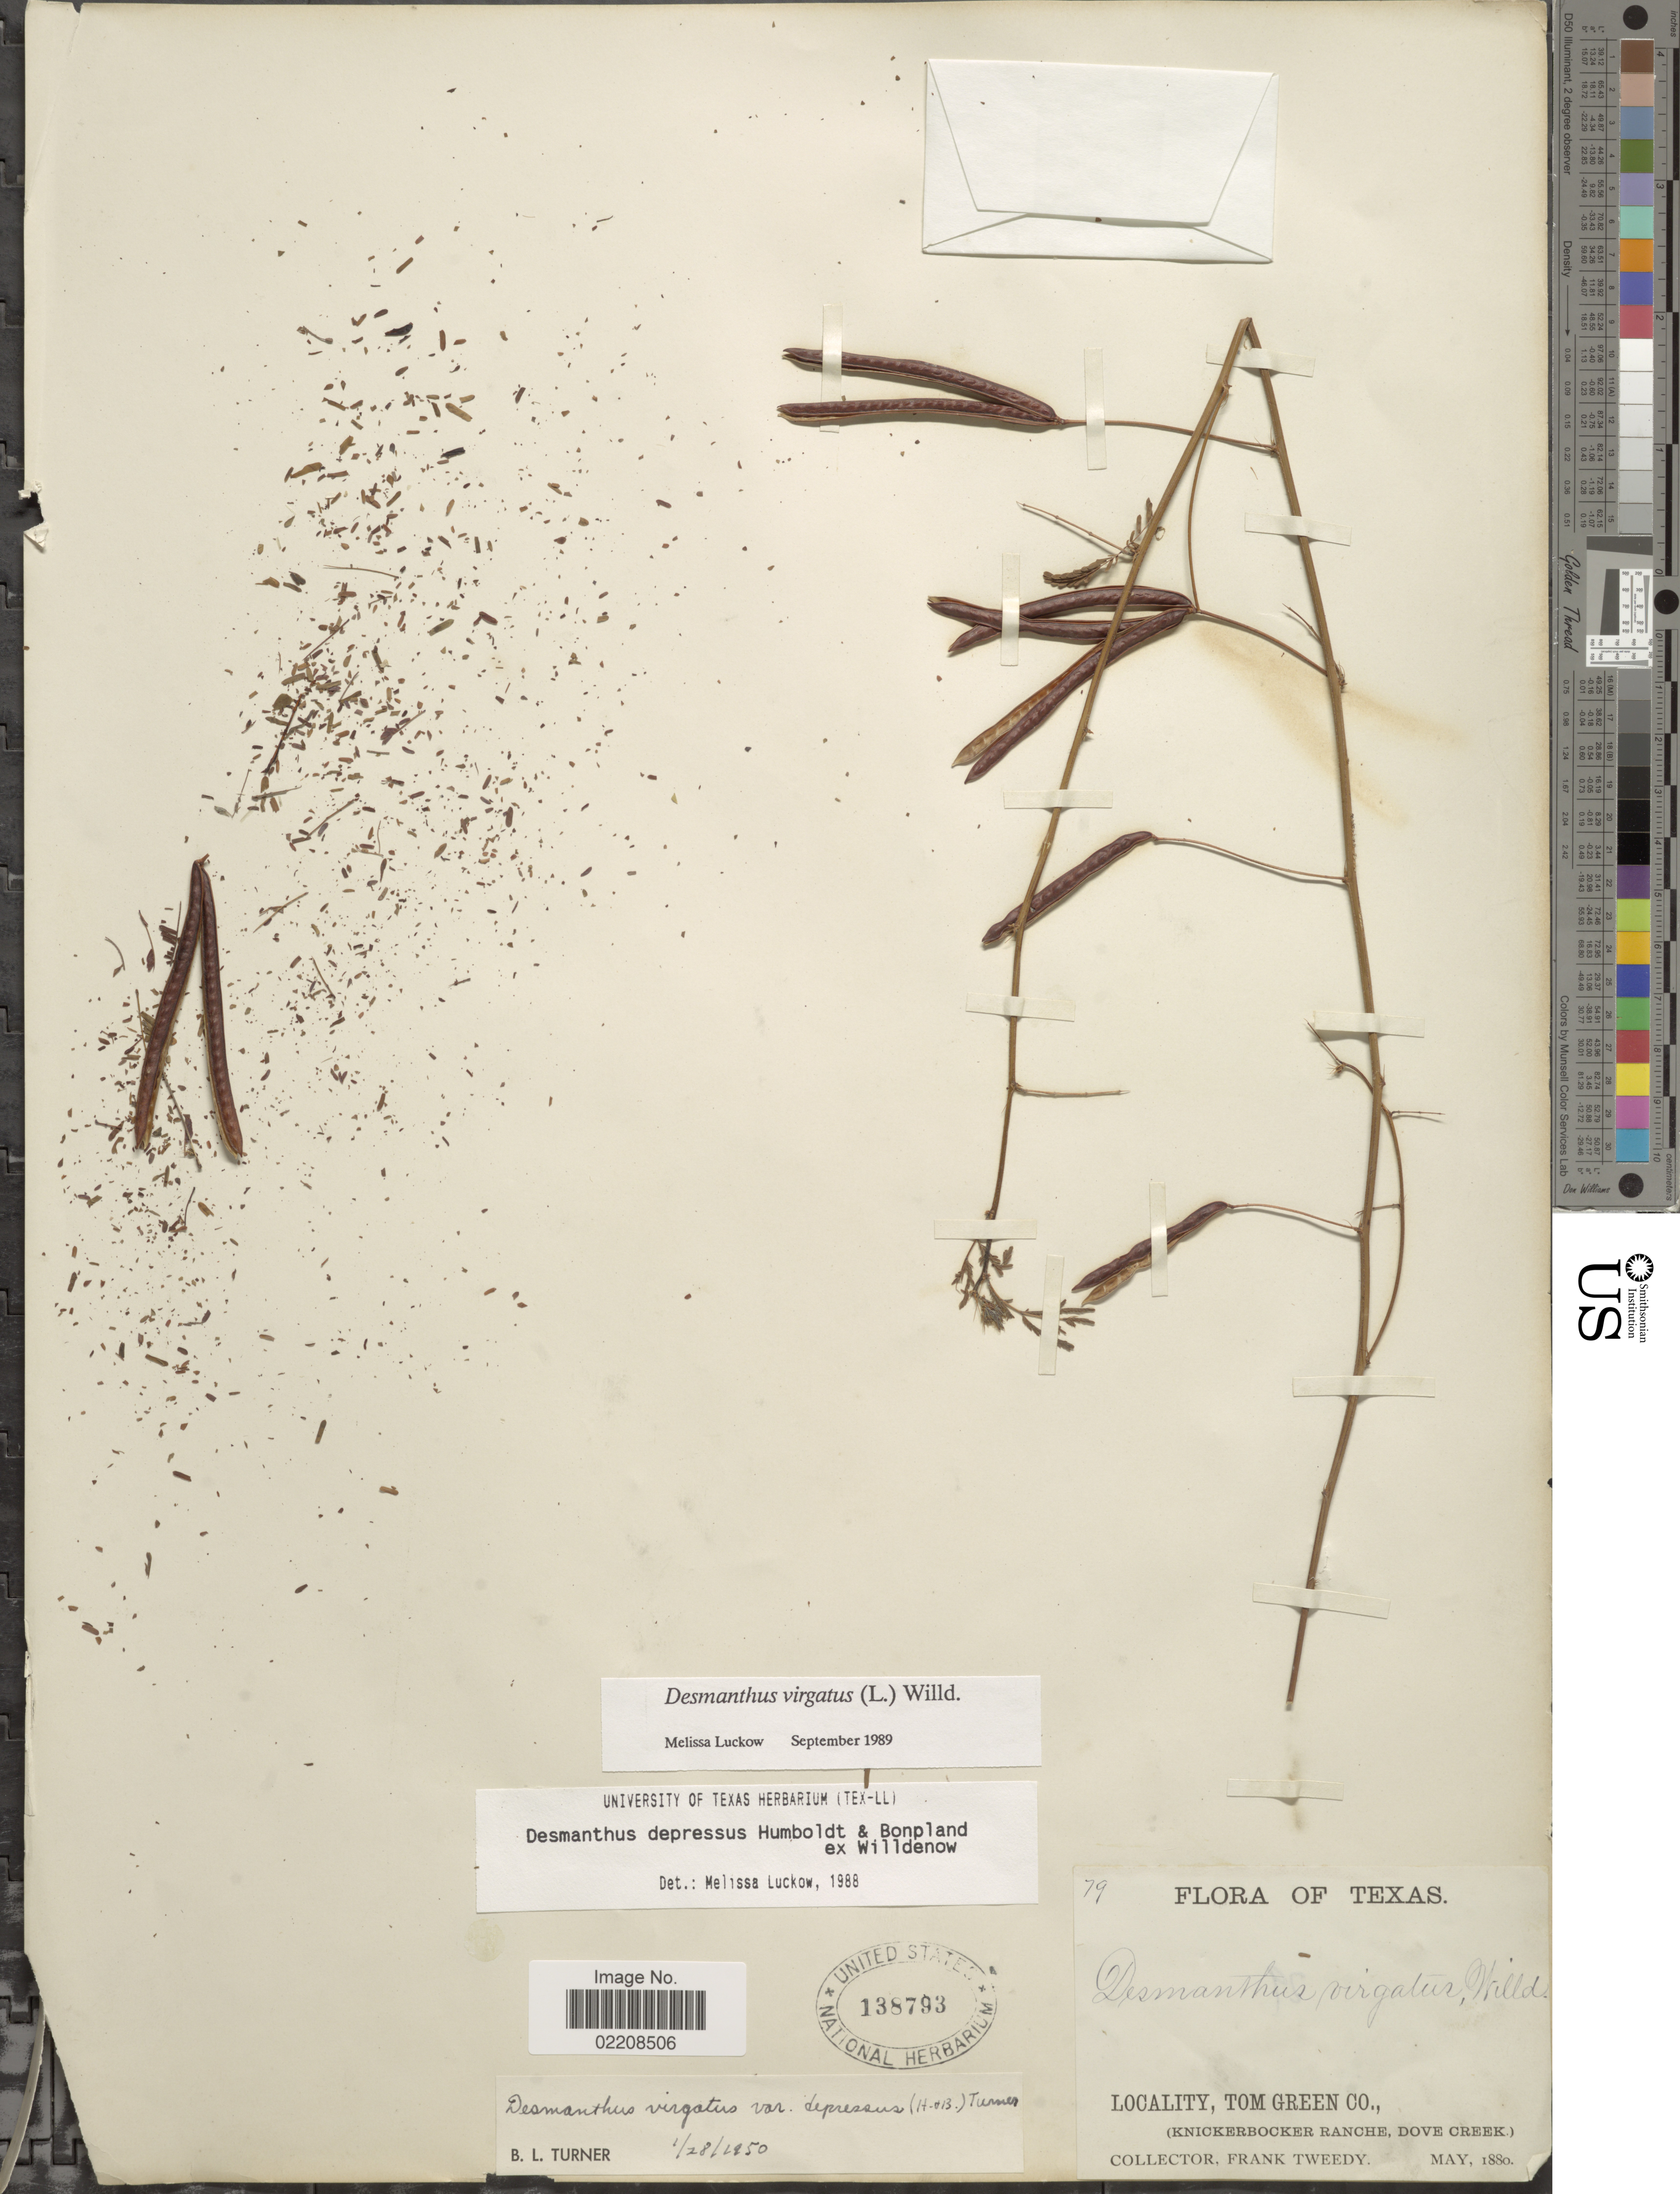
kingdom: Plantae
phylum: Tracheophyta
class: Magnoliopsida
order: Fabales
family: Fabaceae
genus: Desmanthus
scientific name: Desmanthus virgatus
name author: (L.) Willd.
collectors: F. Tweedy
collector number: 79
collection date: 1880-05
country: United States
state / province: Texas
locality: Tom Green Co., (Knickerbocker Ranche, Dove Creek)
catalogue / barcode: US 138793